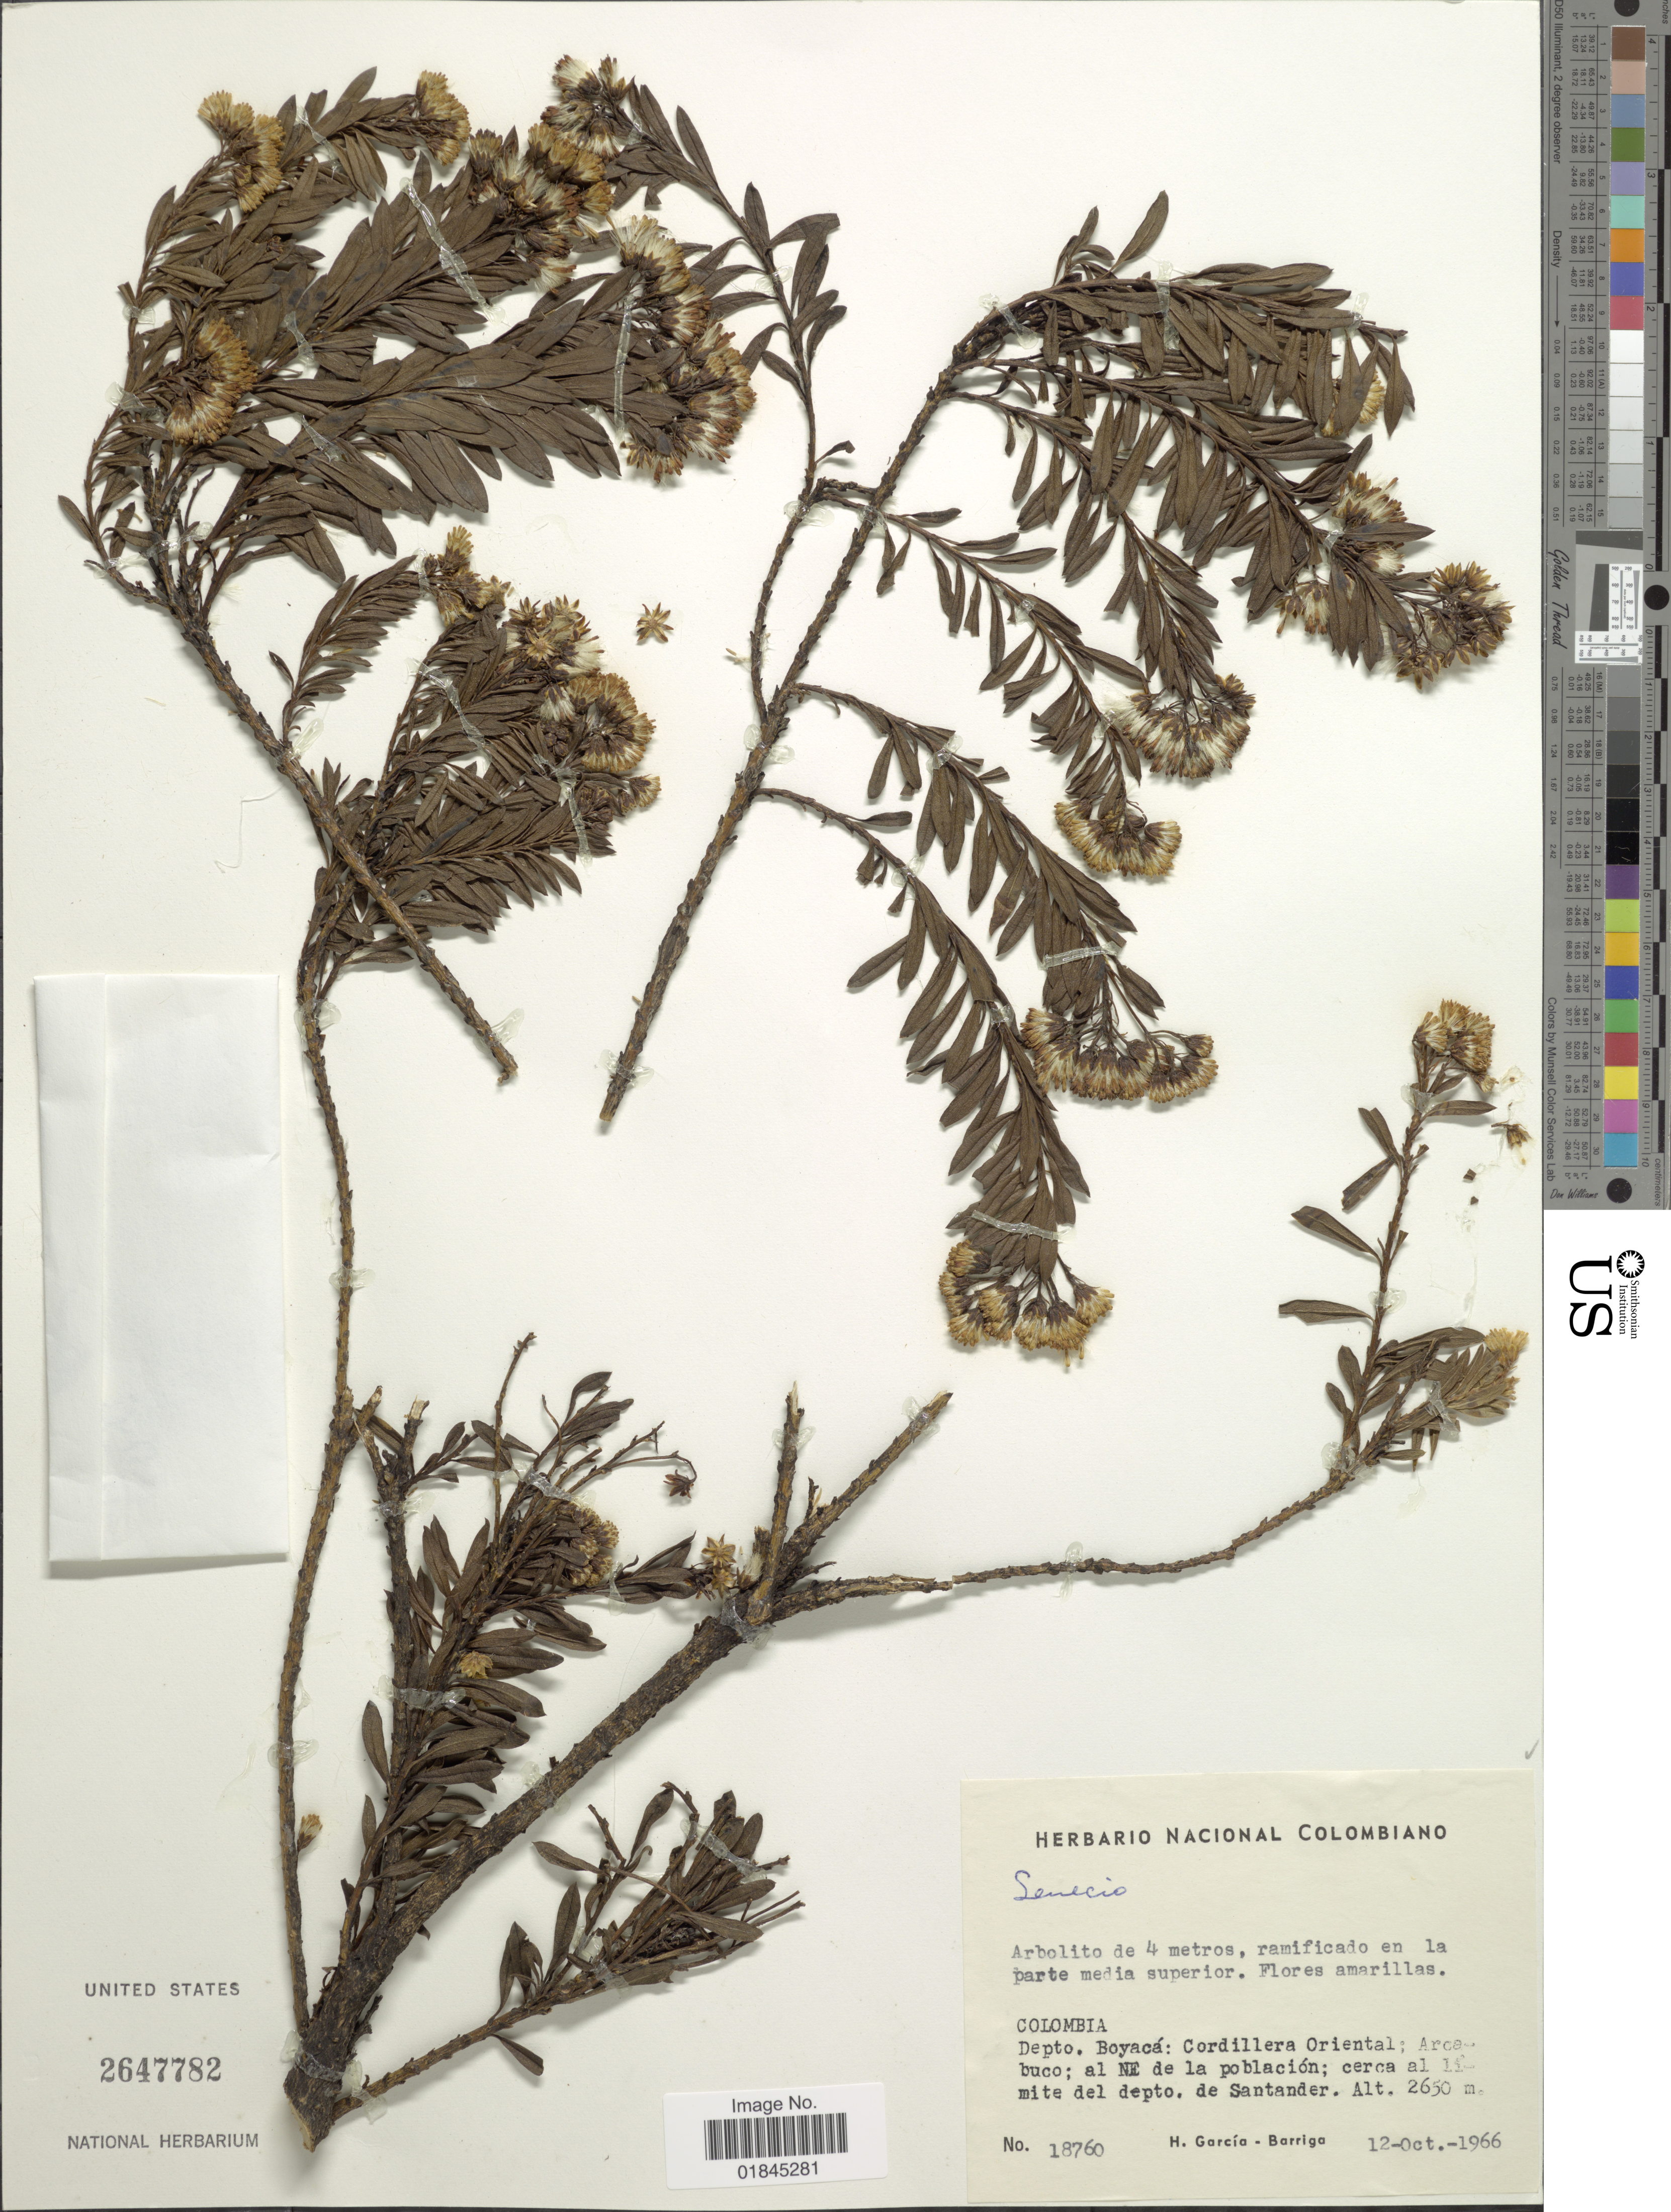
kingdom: Plantae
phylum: Tracheophyta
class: Magnoliopsida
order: Asterales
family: Asteraceae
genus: Pentacalia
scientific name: Pentacalia corymbosa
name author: (Benth.) Cuatrec.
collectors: H. García Barriga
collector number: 18760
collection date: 1966-10-12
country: Colombia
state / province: Boyacá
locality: Depto. Boyacá: Cordillera Oriental; Arcabuco;l al NE de la población; cerca al limite del depto. de Santander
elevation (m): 2650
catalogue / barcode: US 2647782